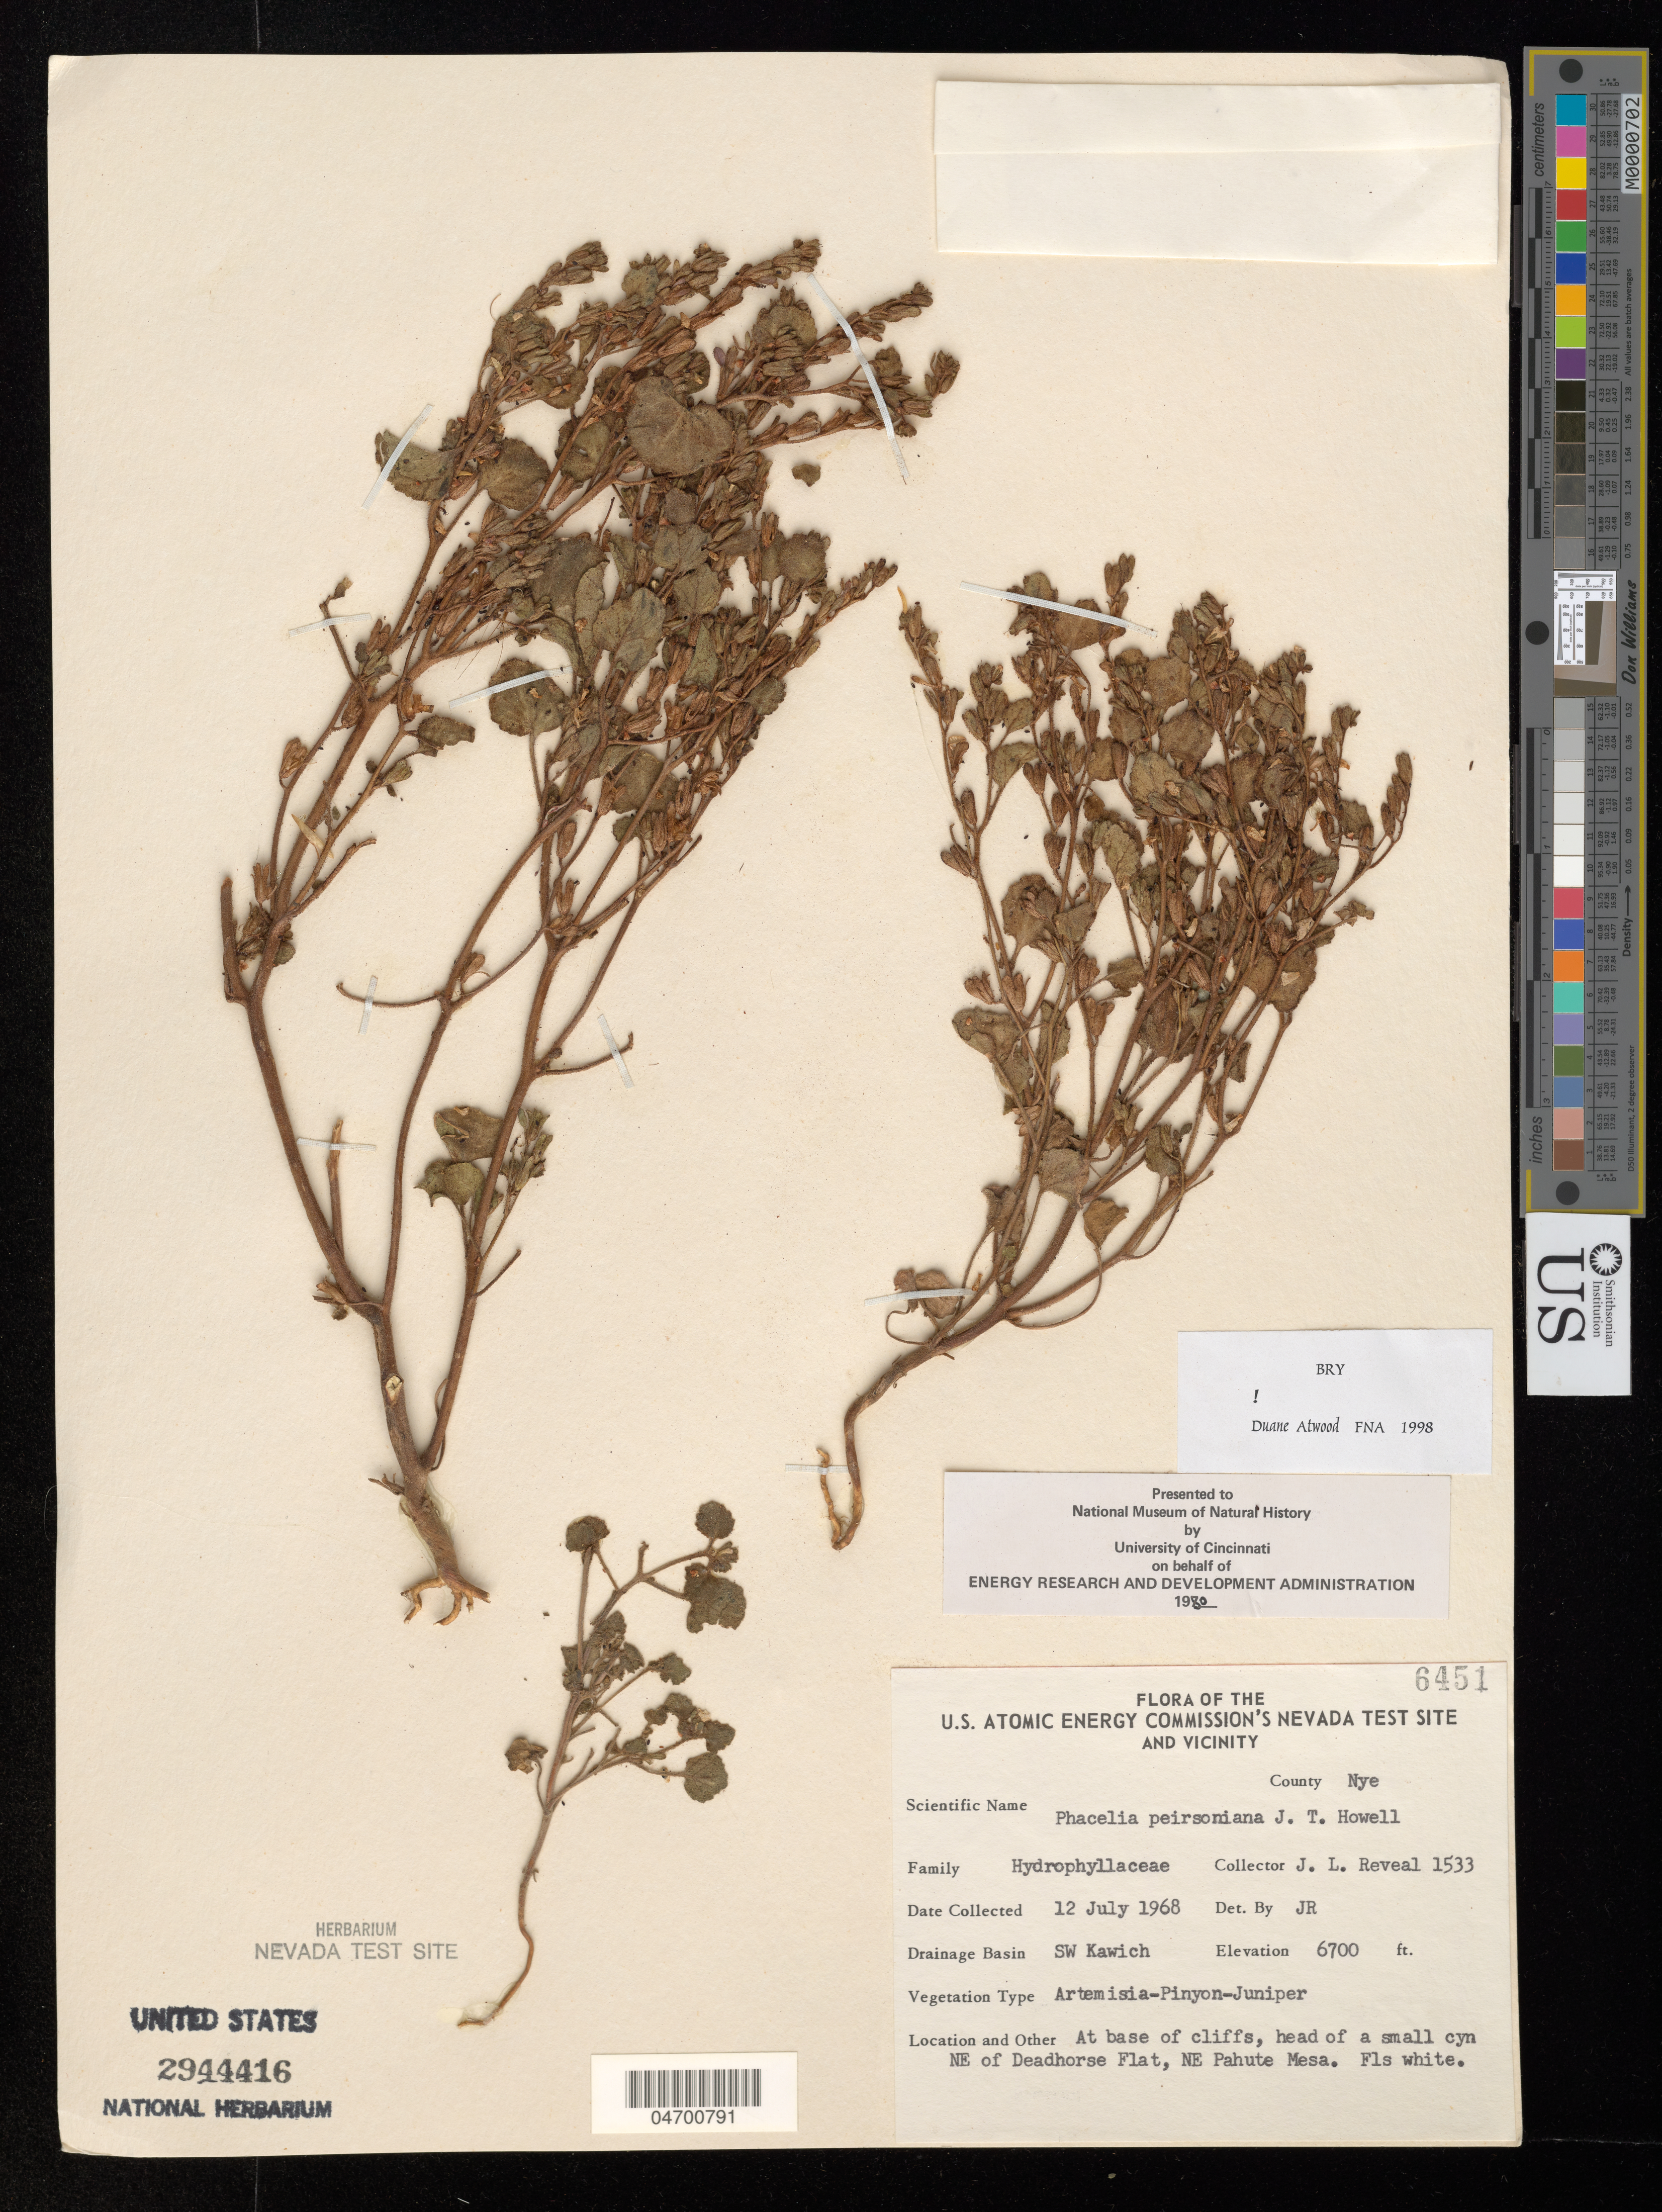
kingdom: Plantae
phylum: Tracheophyta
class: Magnoliopsida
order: Boraginales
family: Hydrophyllaceae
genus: Phacelia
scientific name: Phacelia peirsoniana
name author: J.T. Howell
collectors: J. L. Reveal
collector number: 1533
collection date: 1968-07-12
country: United States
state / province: Nevada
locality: The U.S. Atomic Energy Commission's Nevada Test Site and Vicinity. County Nye. Drainage Basin SW Kawich. At base of cliffs, head of a small cyn NE of Deadhorse Flat, NE Pahute Mesa.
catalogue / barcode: US 2944416